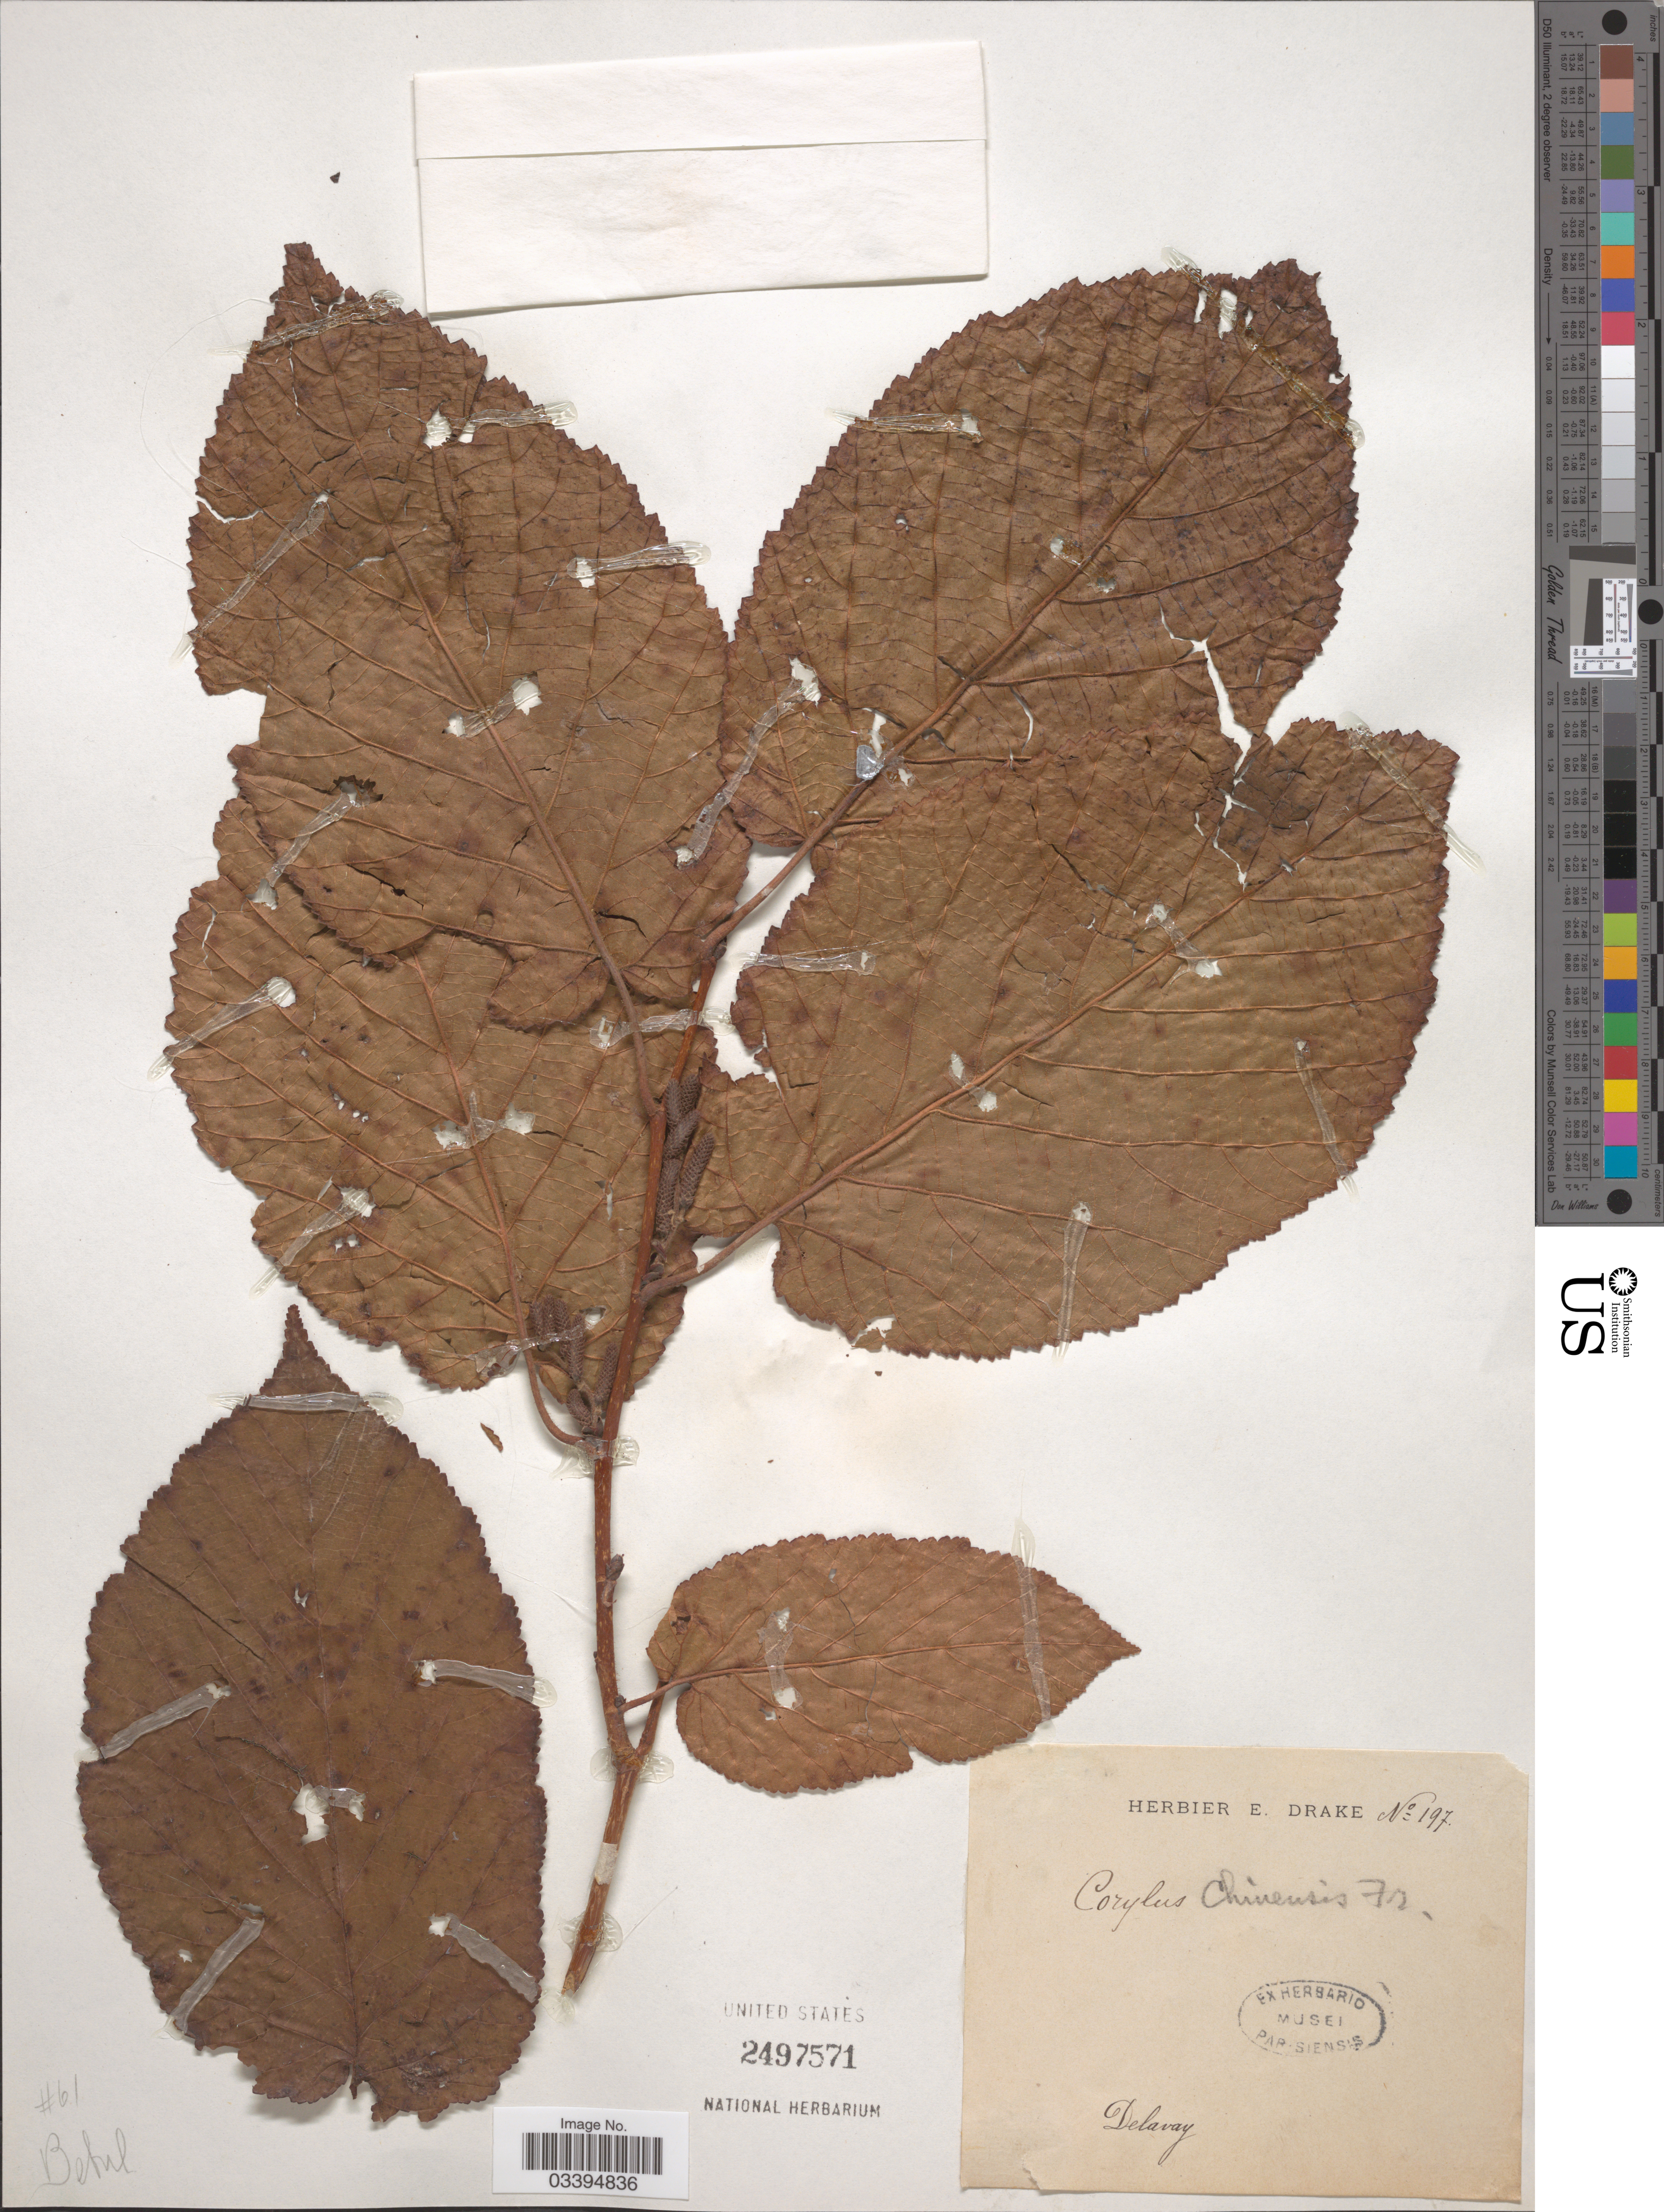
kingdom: Plantae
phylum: Tracheophyta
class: Magnoliopsida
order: Fagales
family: Betulaceae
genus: Corylus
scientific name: Corylus chinensis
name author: Franch.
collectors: Delavay, --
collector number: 197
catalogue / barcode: US 2497571